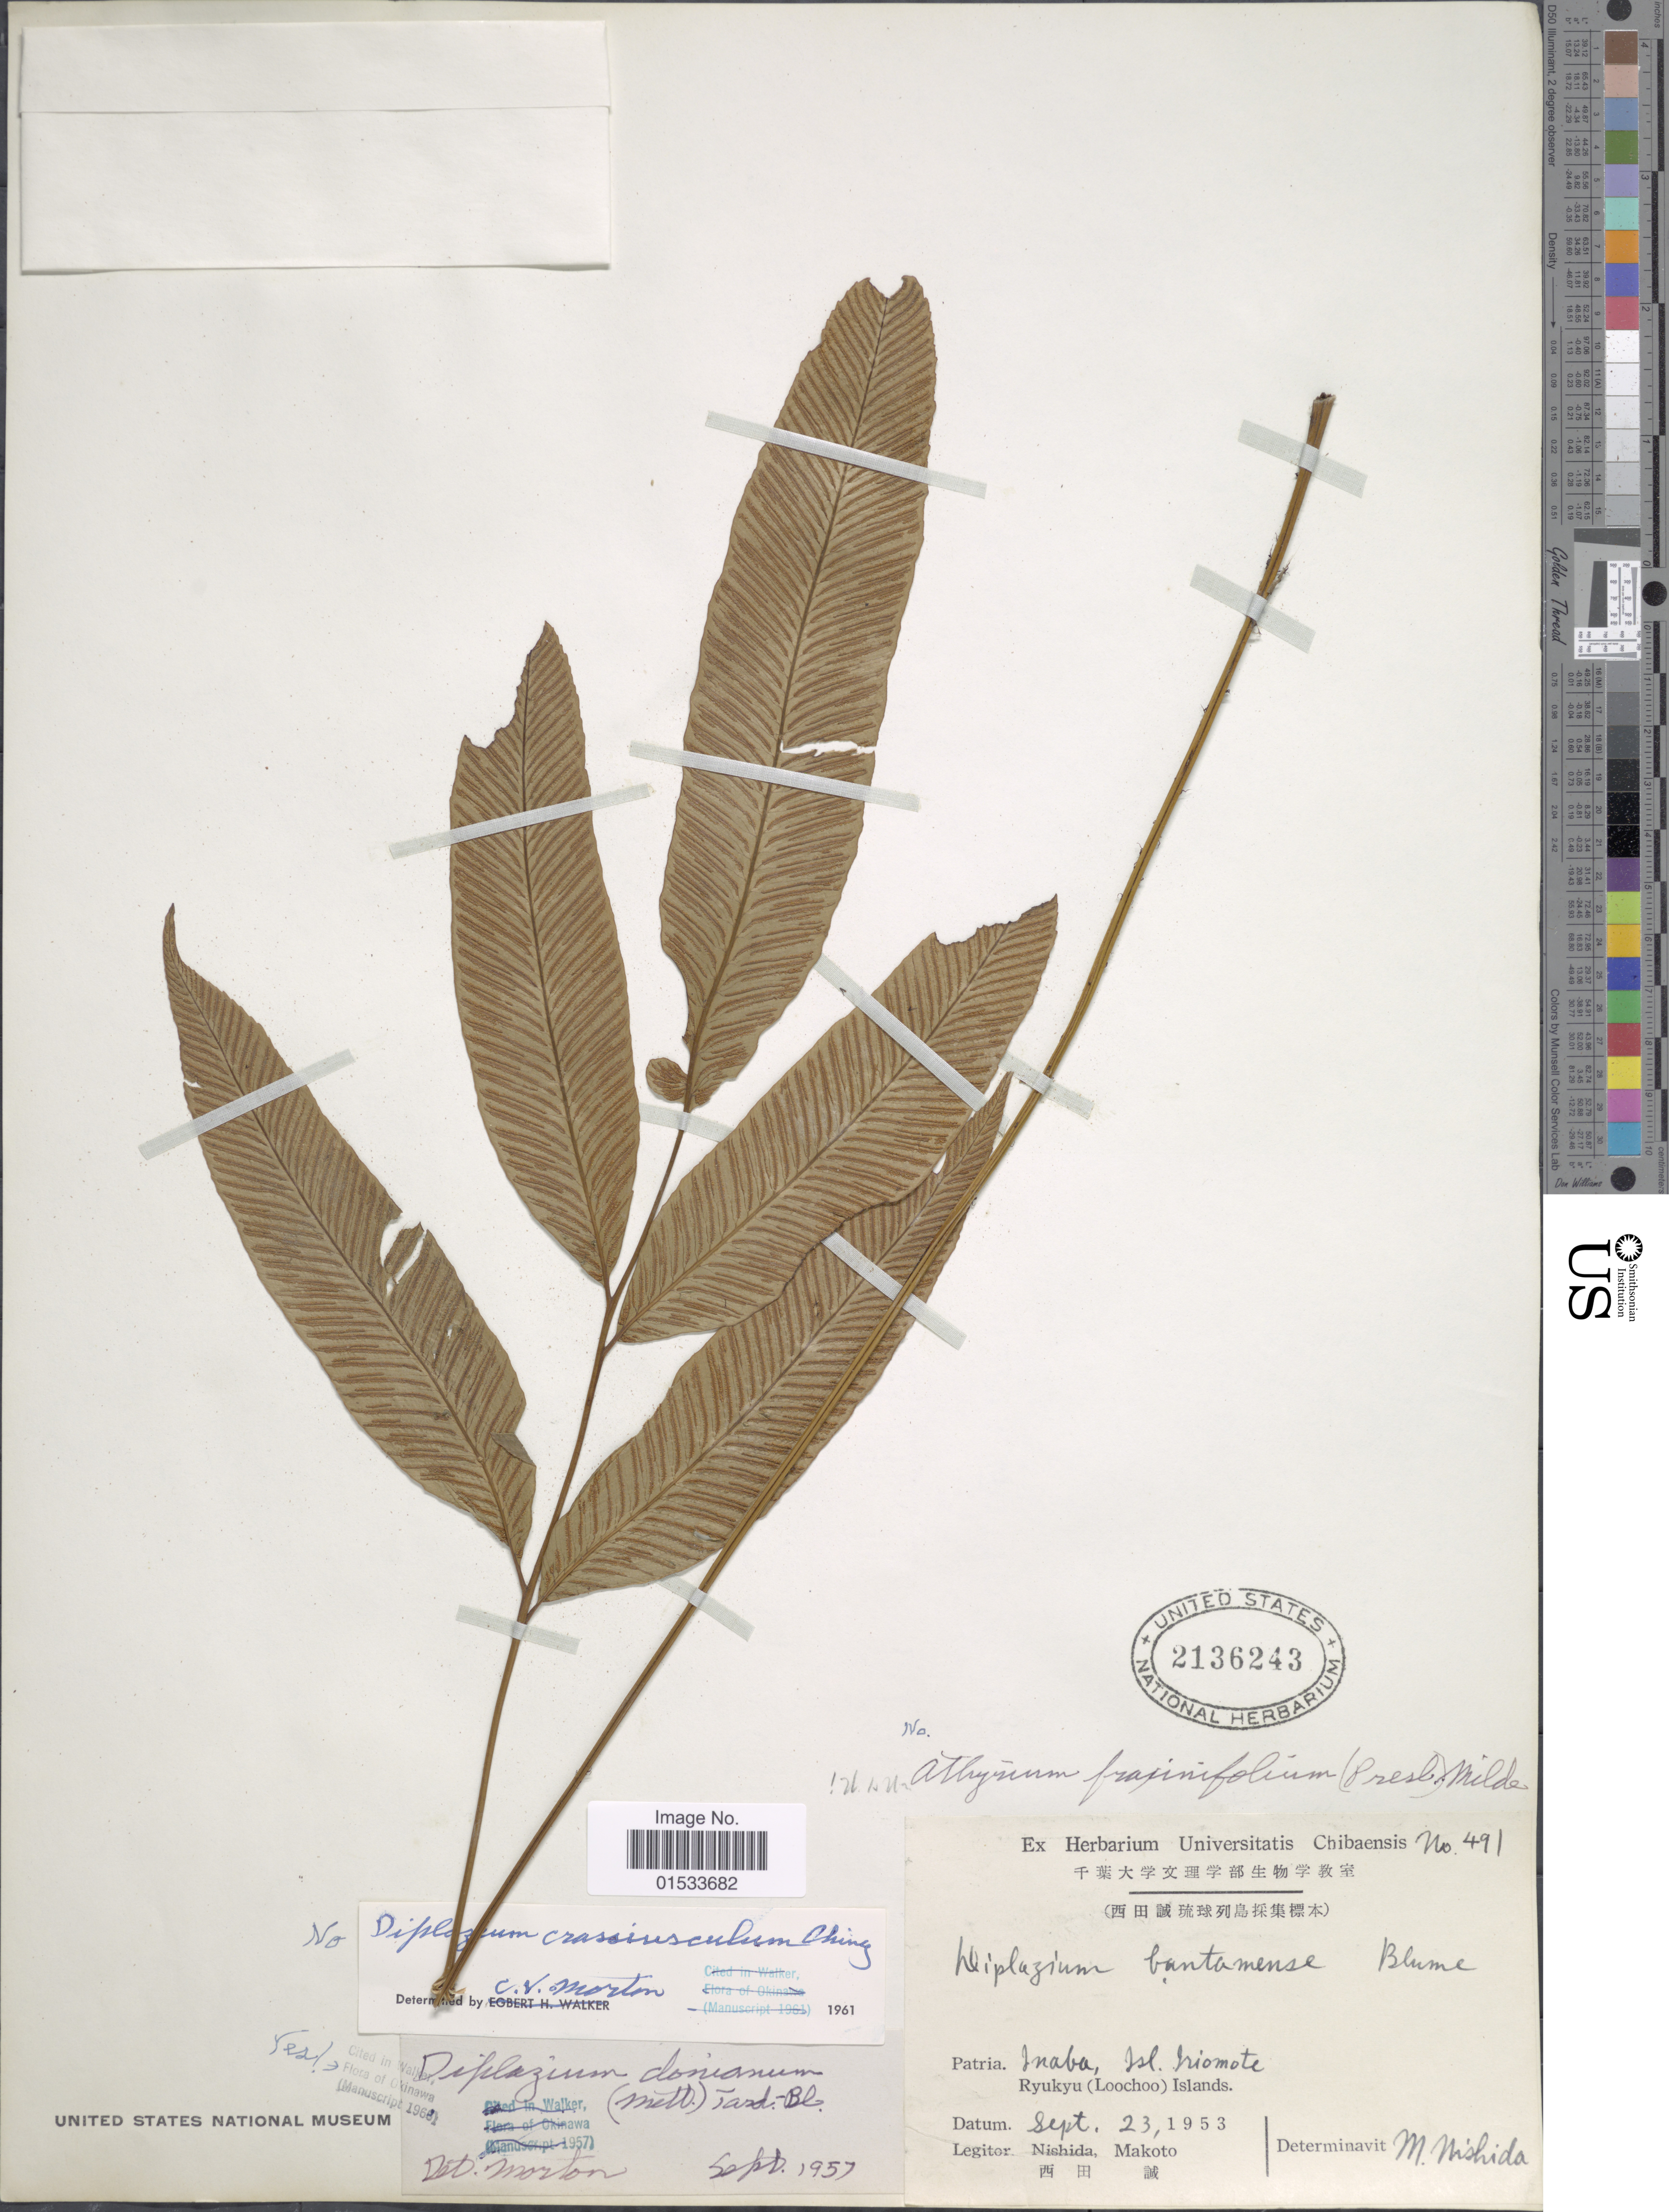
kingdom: Plantae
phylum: Tracheophyta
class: Polypodiopsida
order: Polypodiales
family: Athyriaceae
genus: Diplazium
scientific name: Diplazium donianum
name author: (Mett.) Tardieu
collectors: M. Nishida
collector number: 491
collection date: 1953-09-23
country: Japan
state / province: Okinawa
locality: Inaba, Isl. Iriomote, Rykyu (Loochoo) Islands.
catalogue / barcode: US 2136243